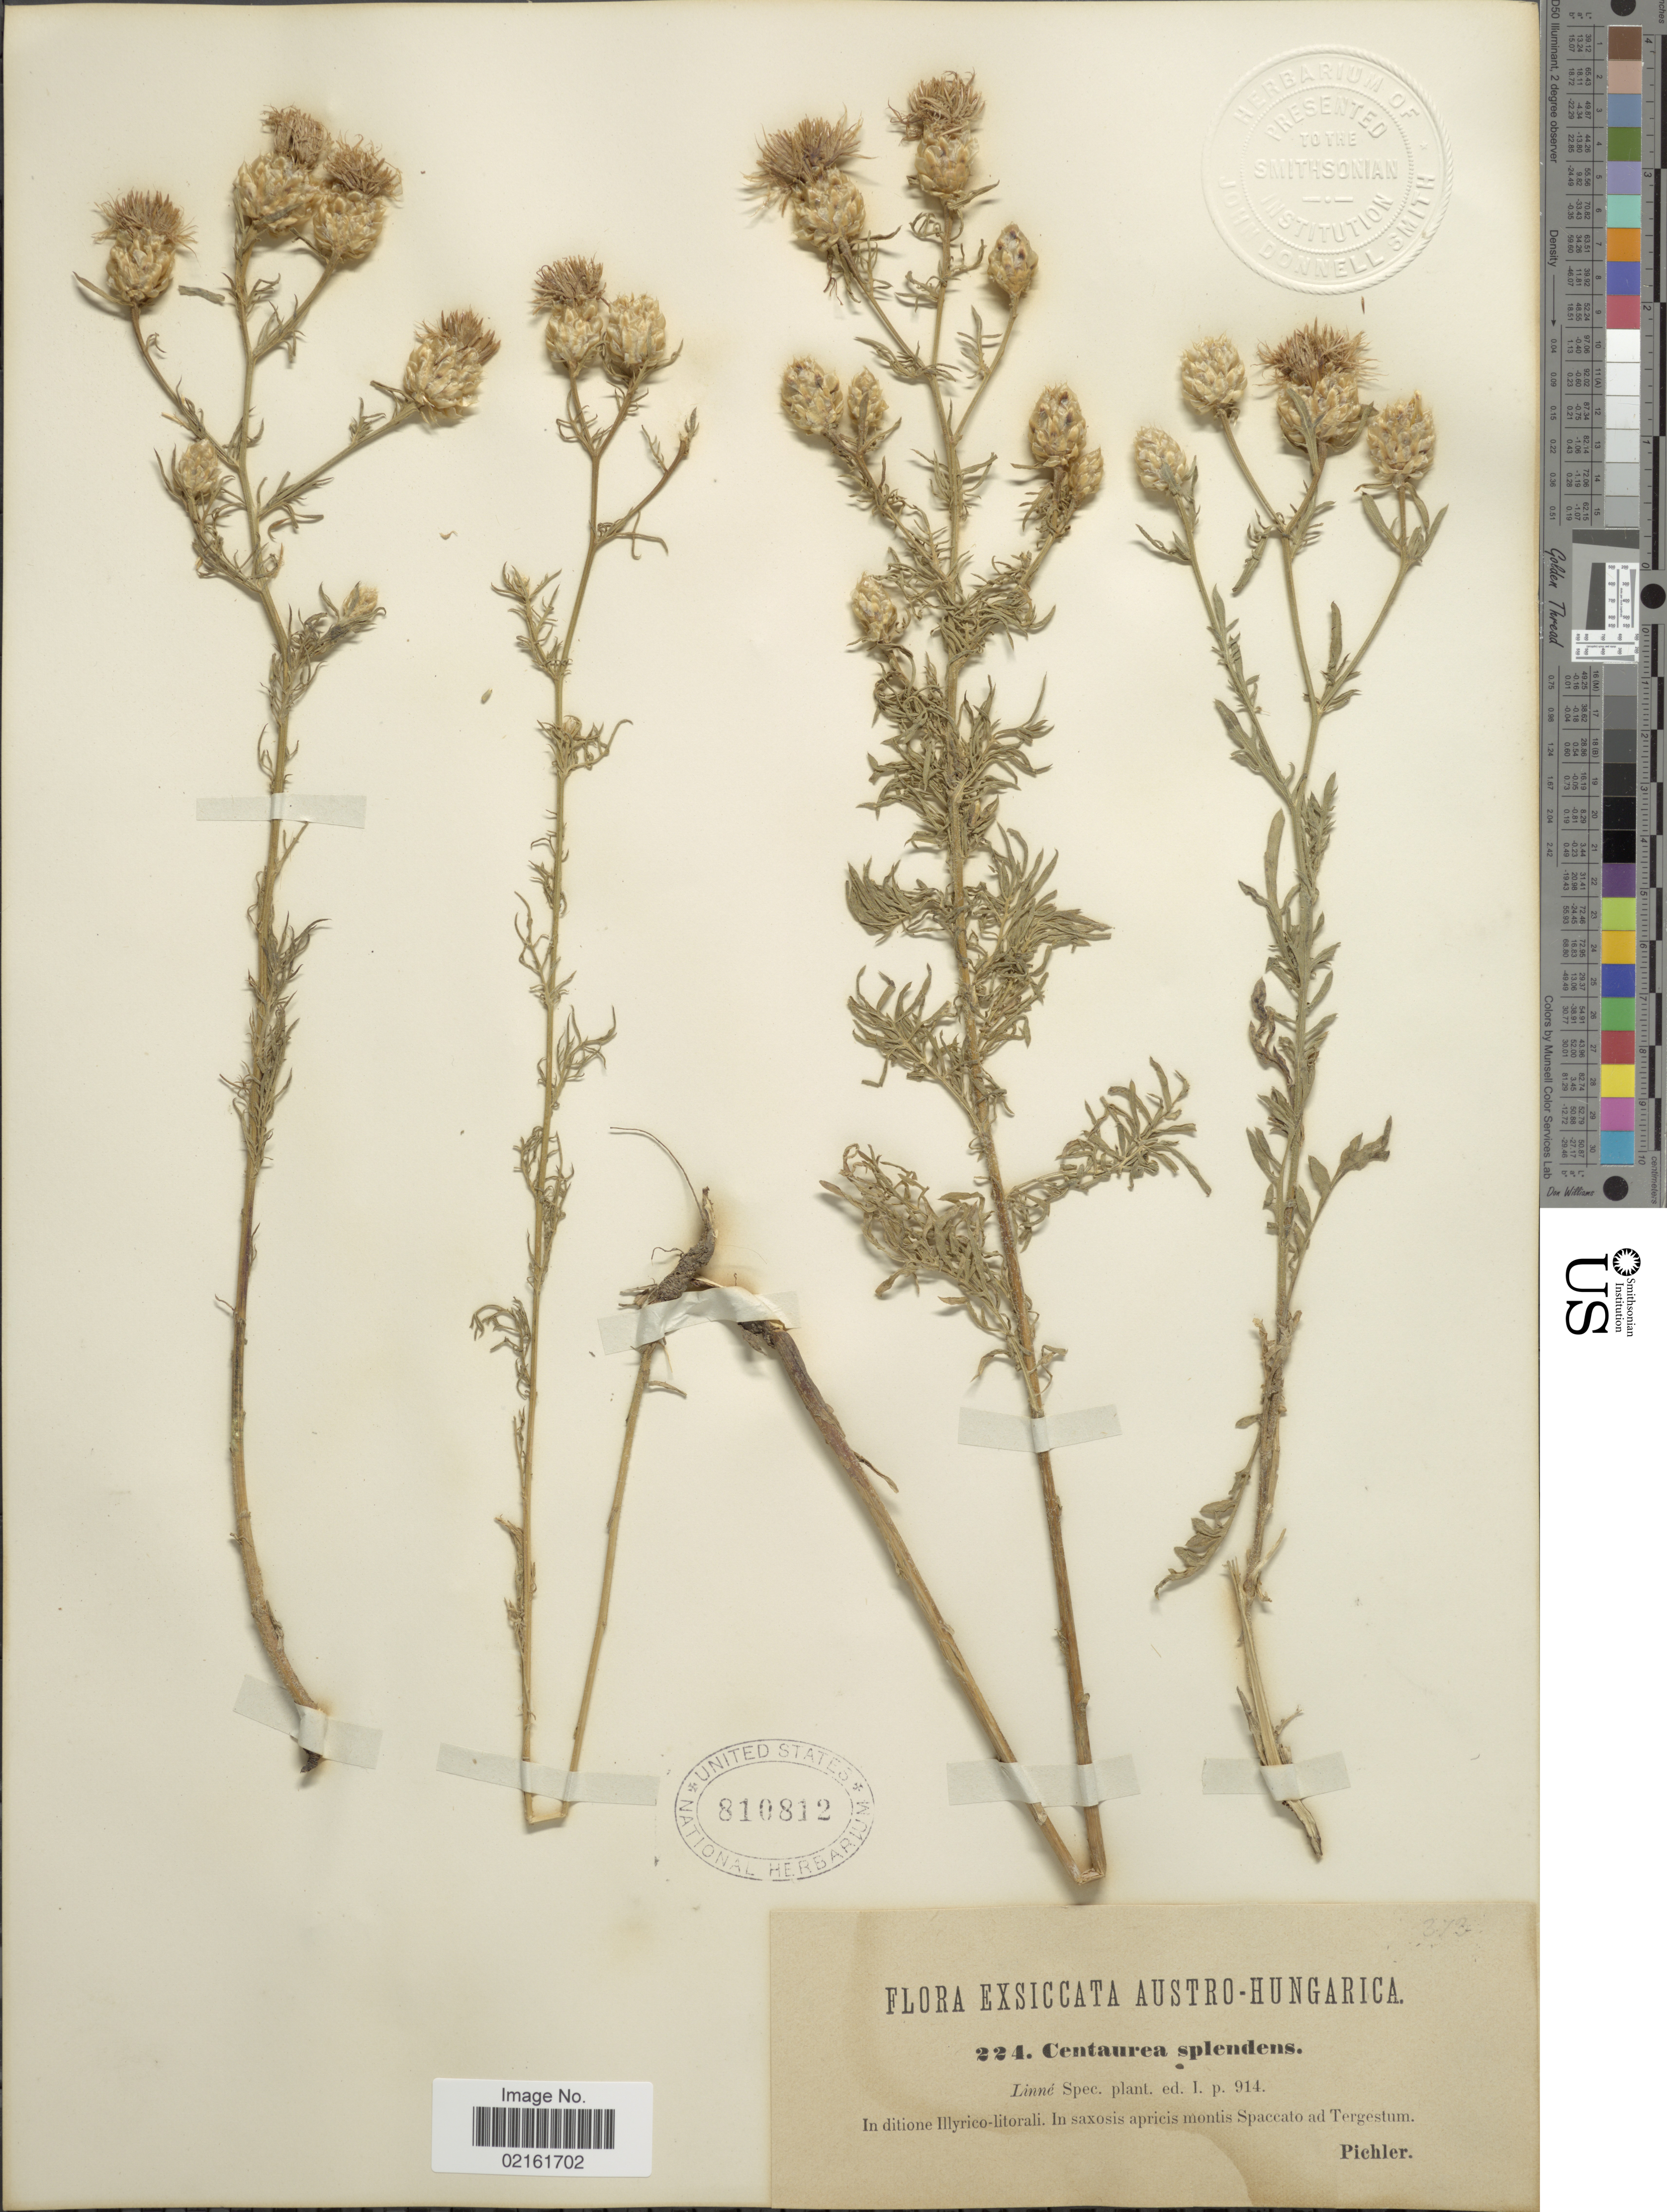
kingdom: Plantae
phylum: Tracheophyta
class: Magnoliopsida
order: Asterales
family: Asteraceae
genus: Centaurea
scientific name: Centaurea margaritacea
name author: Ten.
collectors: Pichler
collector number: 224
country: Italy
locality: Austro-Hungarica. In ditione Illyrico-litorali. In saxosis apricis montis Spaccato ad Tergestum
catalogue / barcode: US 810812